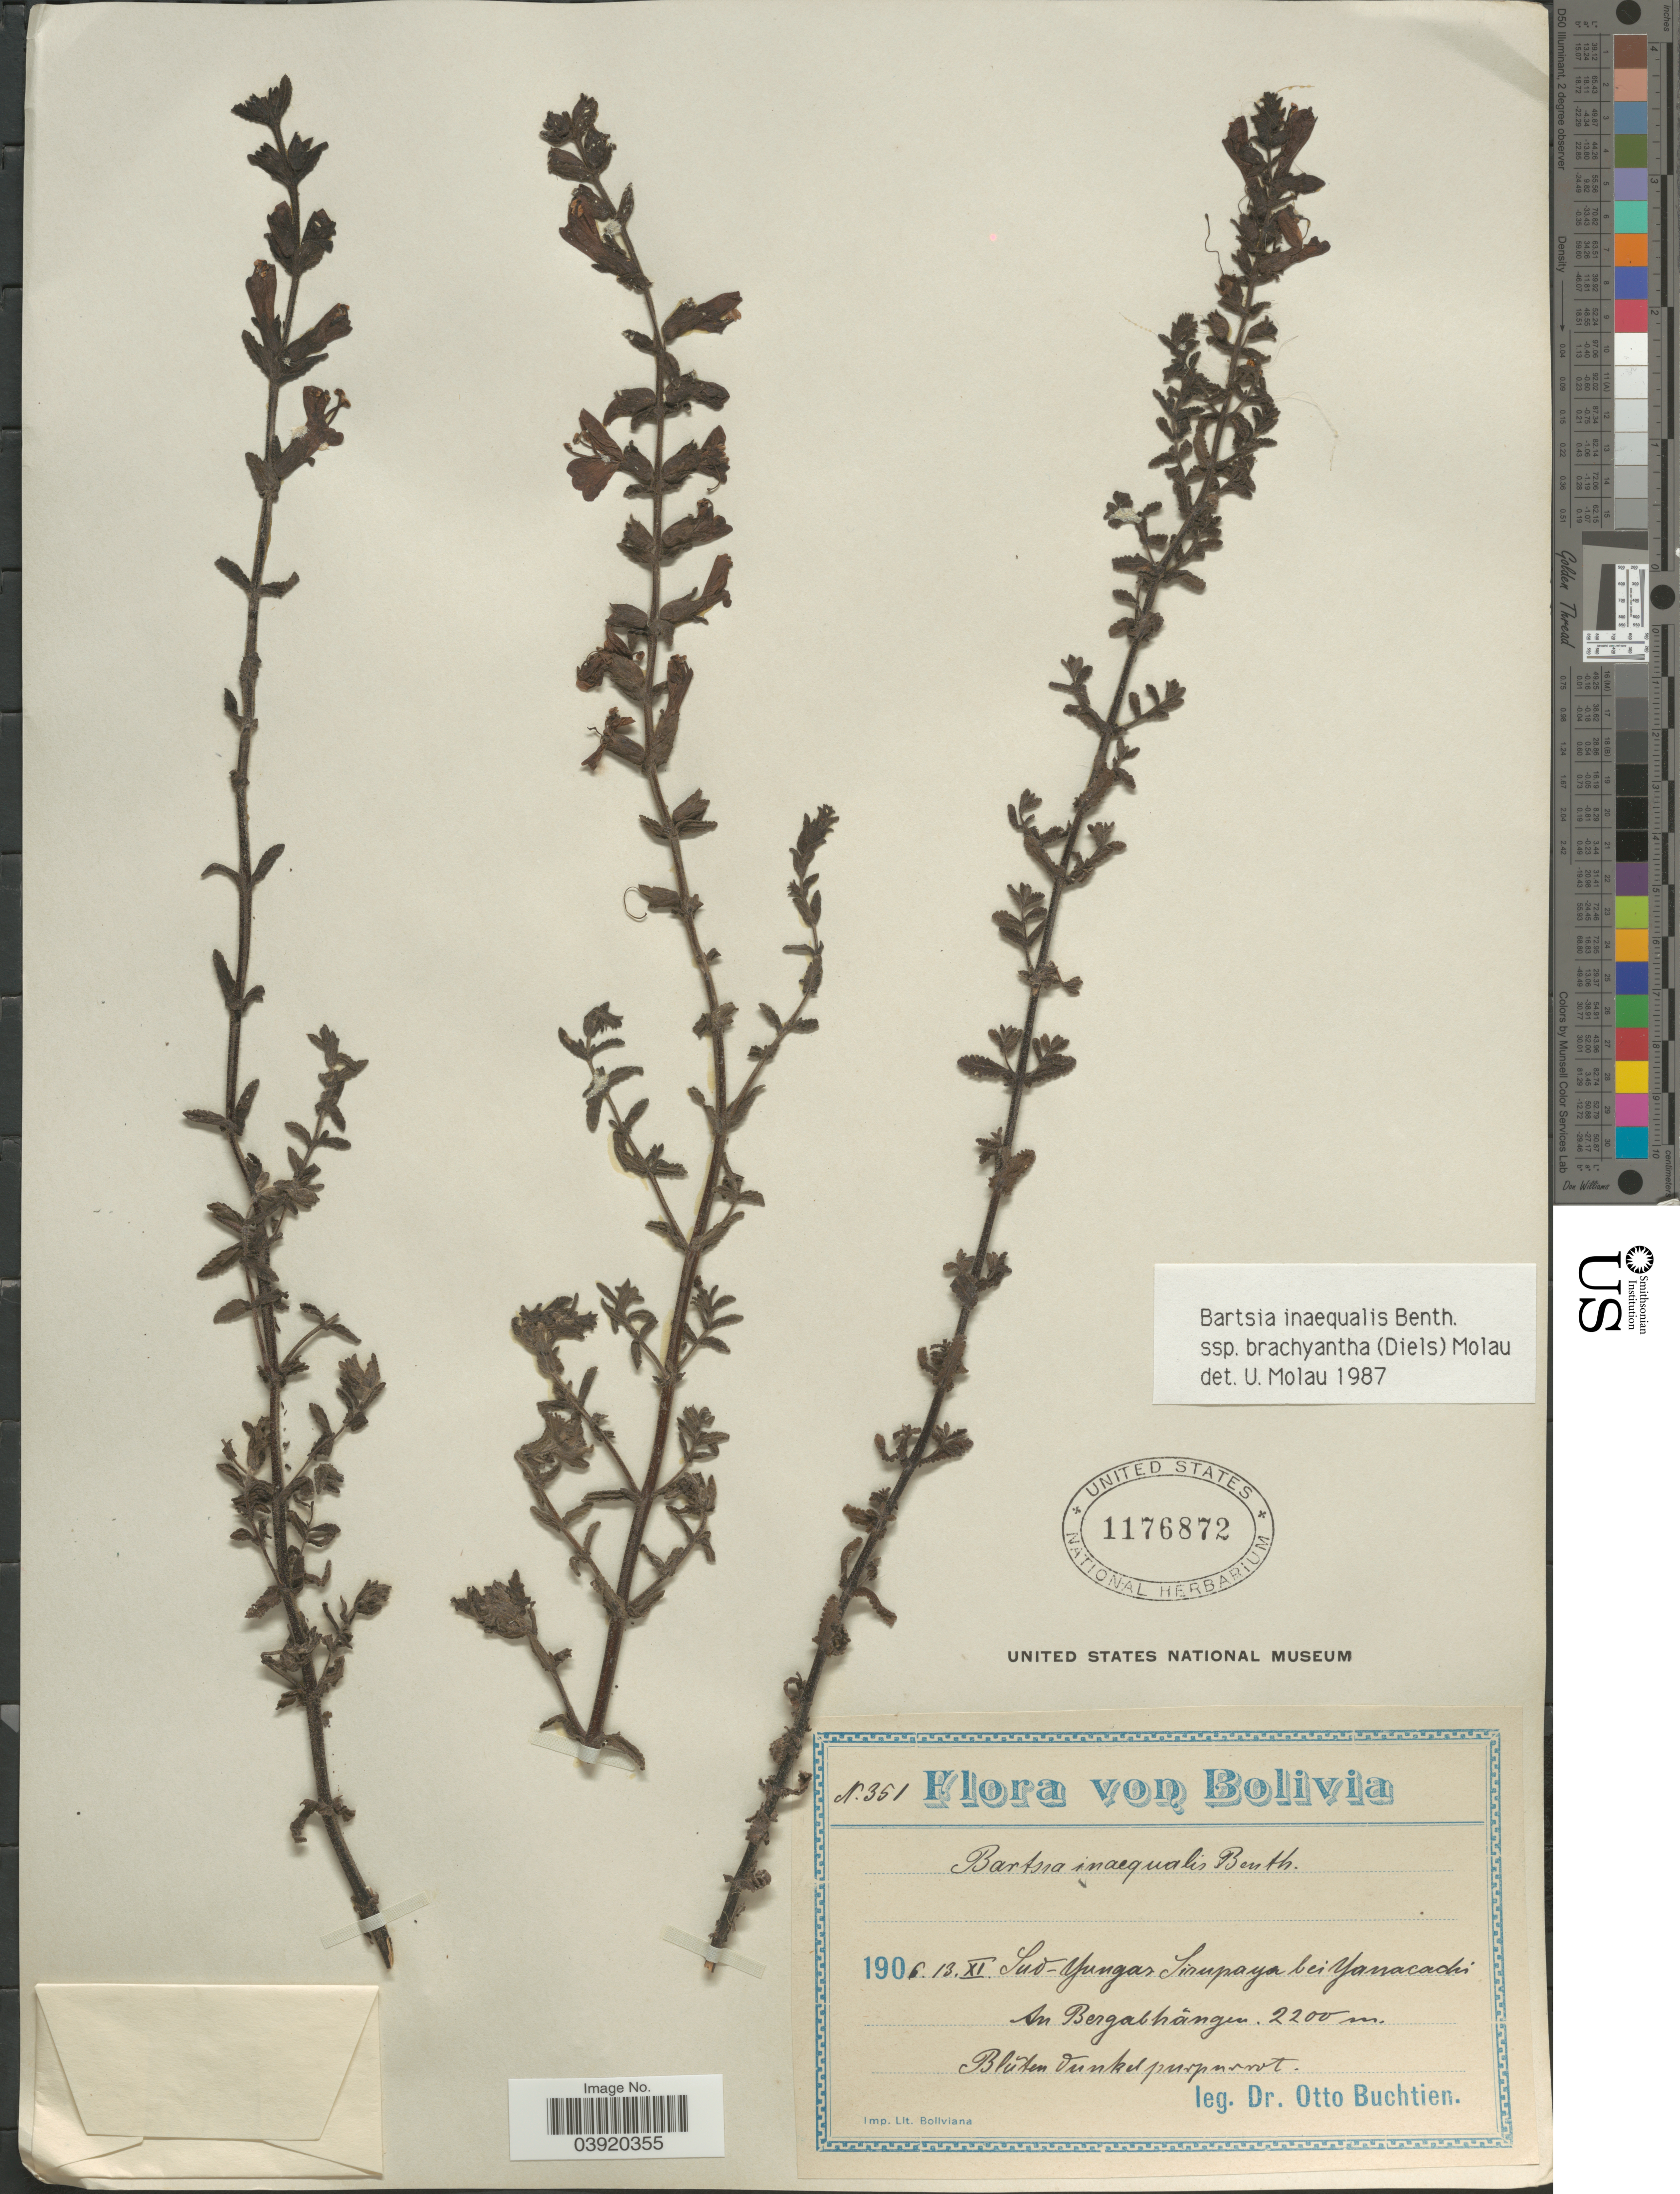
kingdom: Plantae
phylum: Tracheophyta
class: Magnoliopsida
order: Lamiales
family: Orobanchaceae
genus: Bartsia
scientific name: Bartsia inaequalis subsp. brachyantha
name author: (Diels) Molau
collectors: O. Buchtien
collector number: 351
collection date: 1906-11-13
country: Bolivia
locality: Sud-Yungas Sirupaya bei Yanacachi. An Bergabhängen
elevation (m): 2200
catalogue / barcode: US 1176872